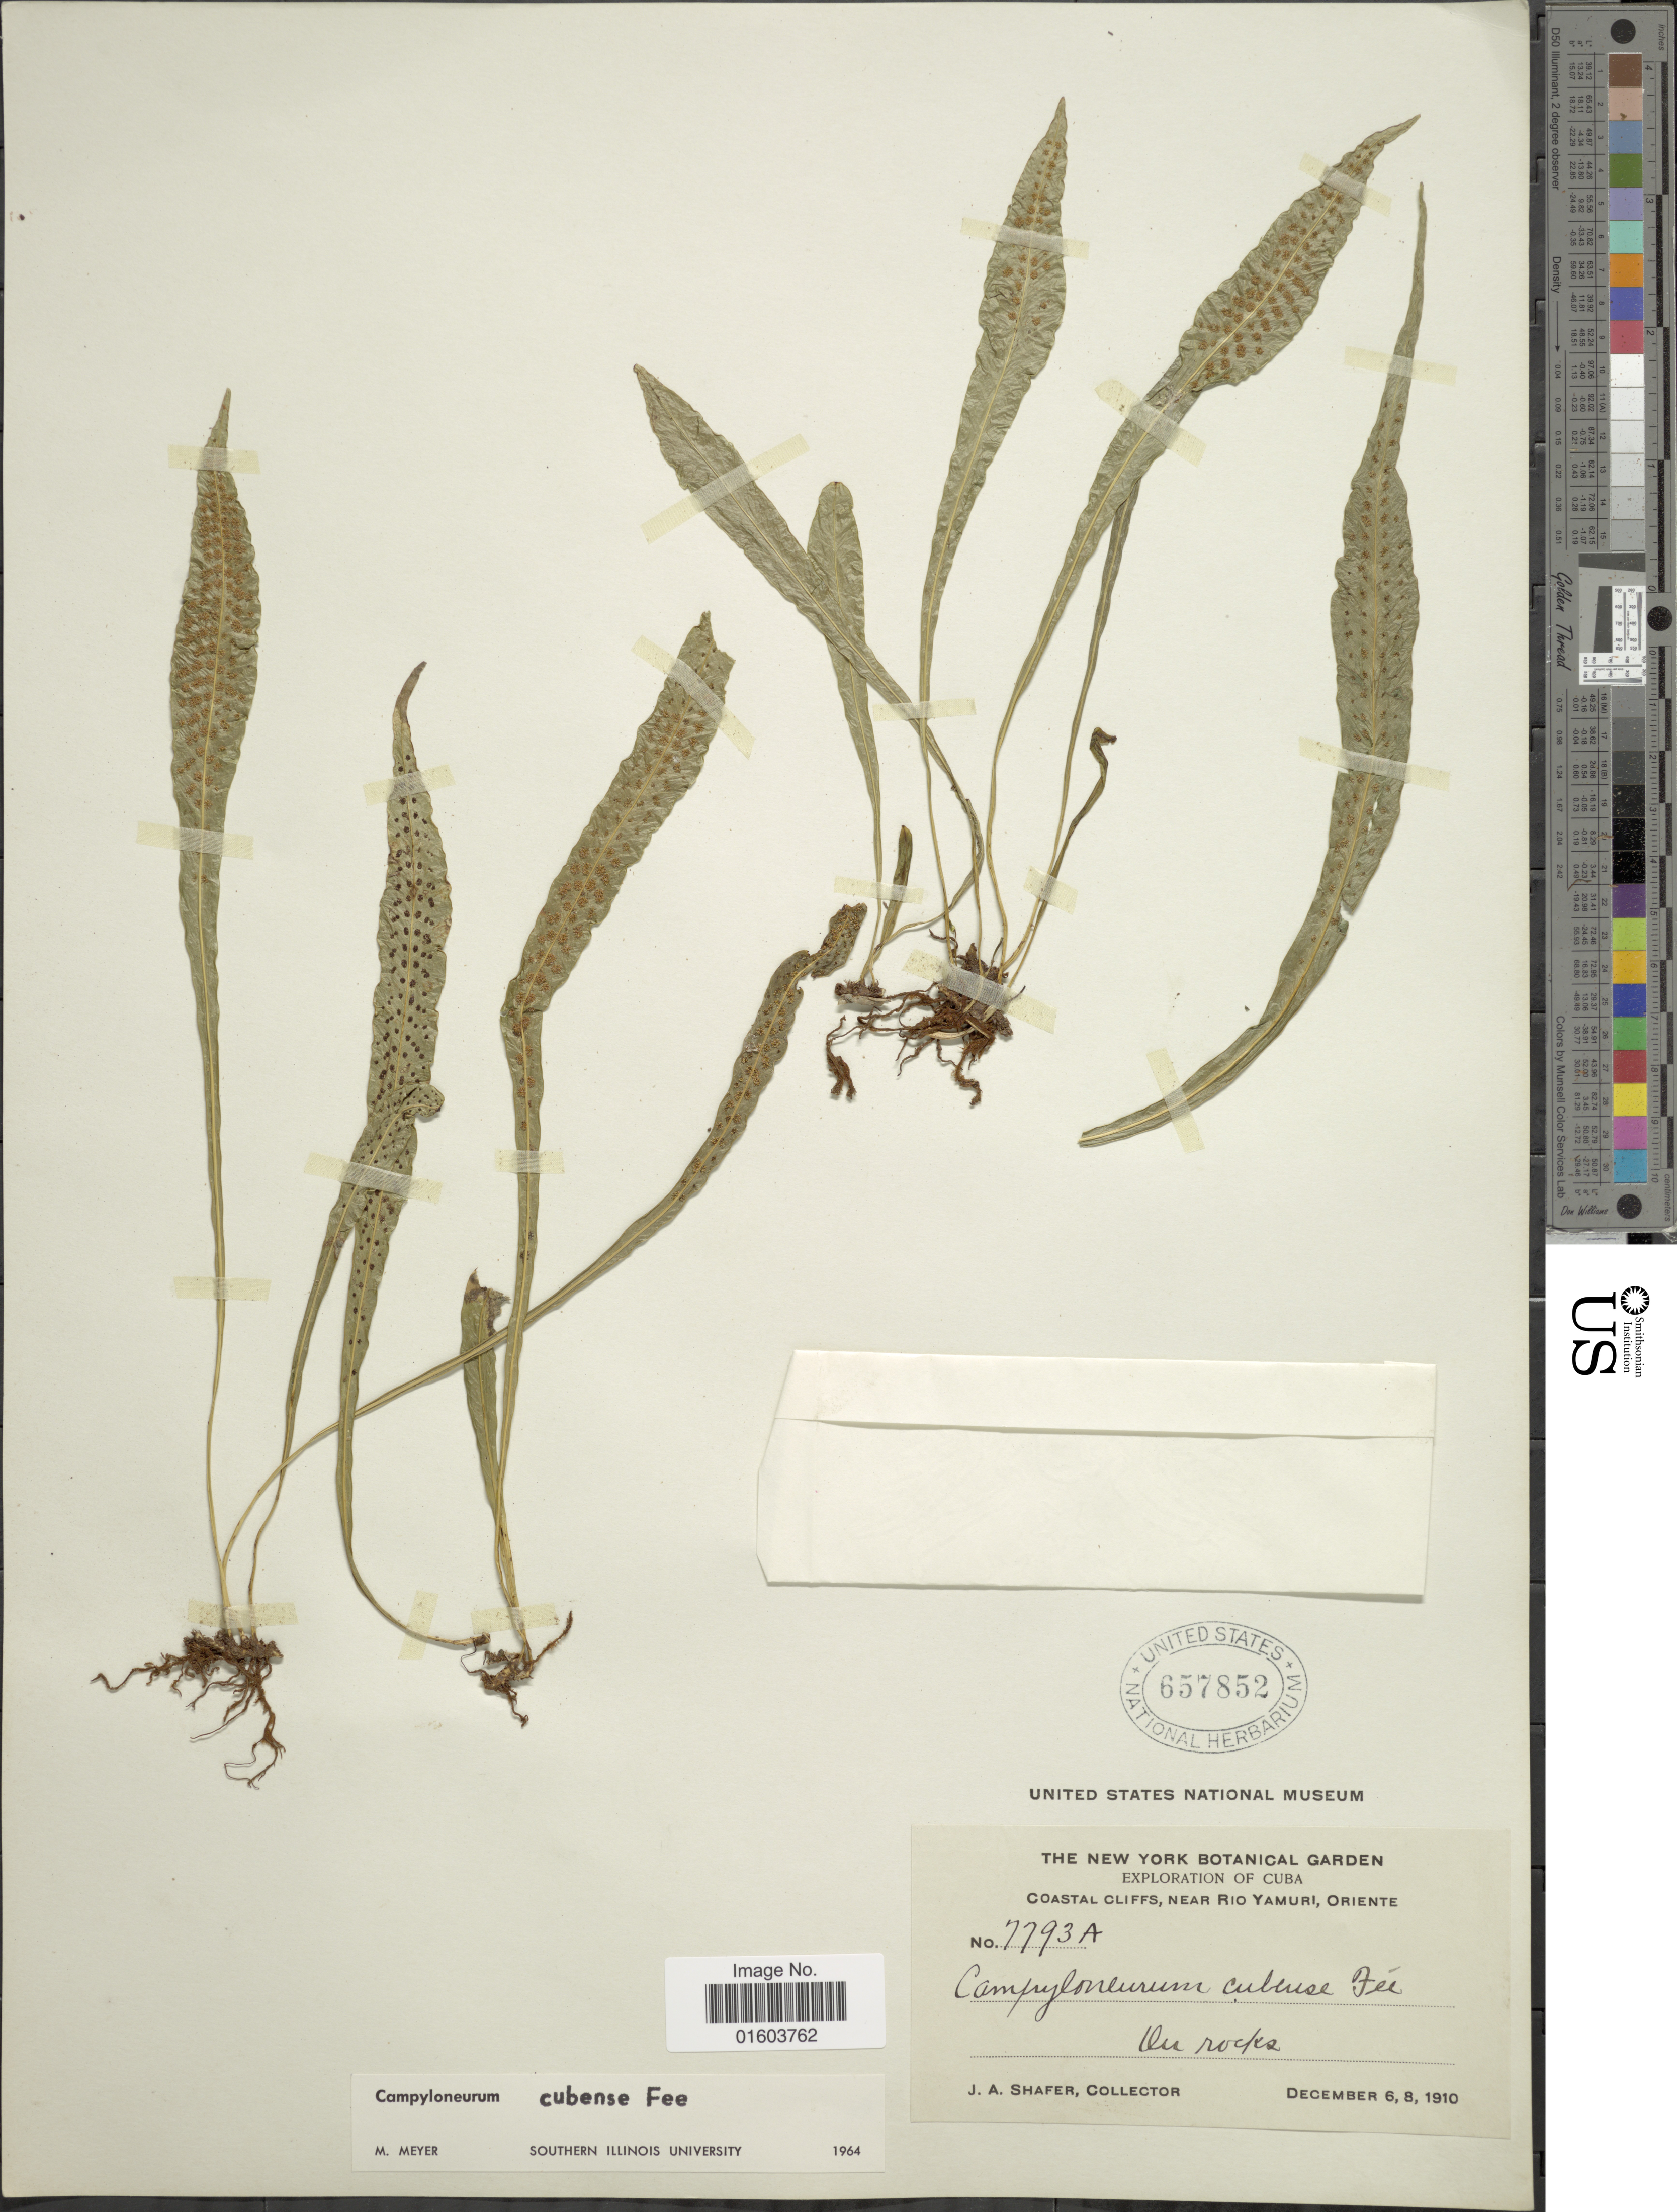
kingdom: Plantae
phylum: Tracheophyta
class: Polypodiopsida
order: Polypodiales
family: Polypodiaceae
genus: Campyloneurum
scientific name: Campyloneurum vexatum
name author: Ching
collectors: J. A. Shafer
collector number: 7793A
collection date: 1910-12-06/1910-12-08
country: Cuba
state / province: Oriente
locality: Coastal Cliffs, Near Rio Yamuri, Oriente.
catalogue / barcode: US 657852